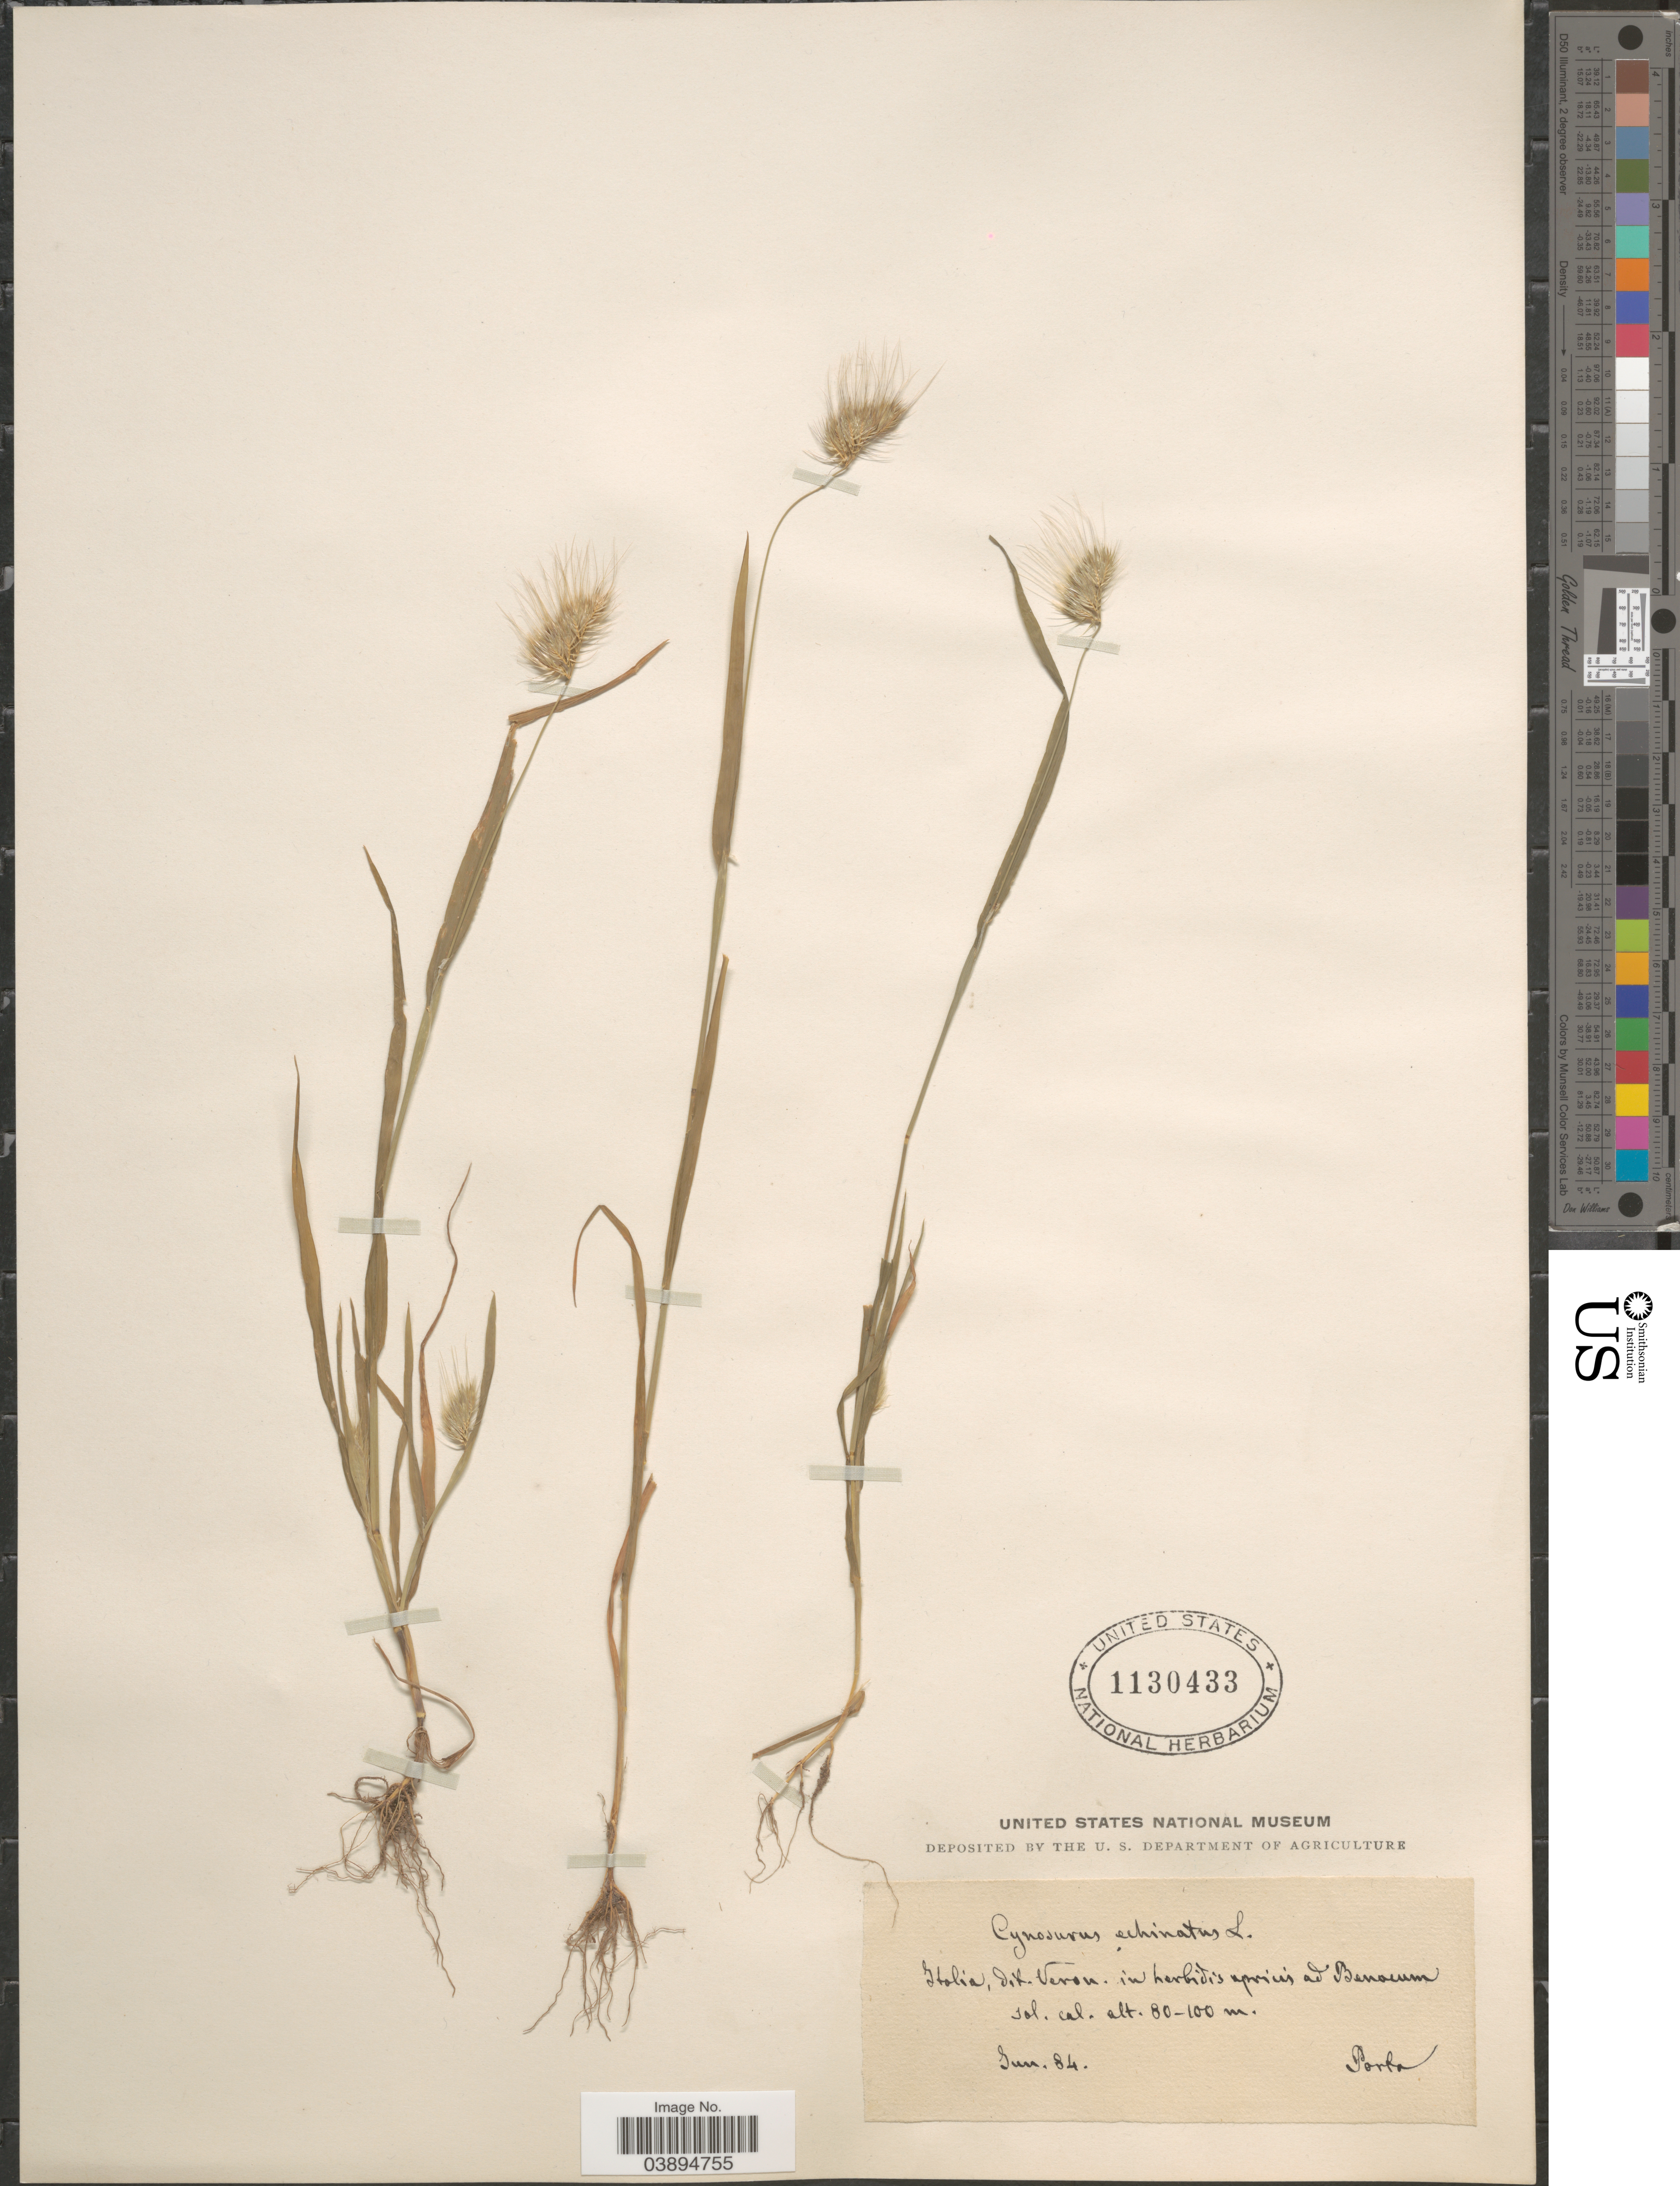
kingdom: Plantae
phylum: Tracheophyta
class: Liliopsida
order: Poales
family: Poaceae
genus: Cynosurus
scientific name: Cynosurus echinatus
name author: L.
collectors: -- Porta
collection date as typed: Transcribed d/m/y: /6/84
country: Italy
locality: Italia, dit. Veron. in herbidis apricis ad Benacum.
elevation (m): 80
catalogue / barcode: US 1130433